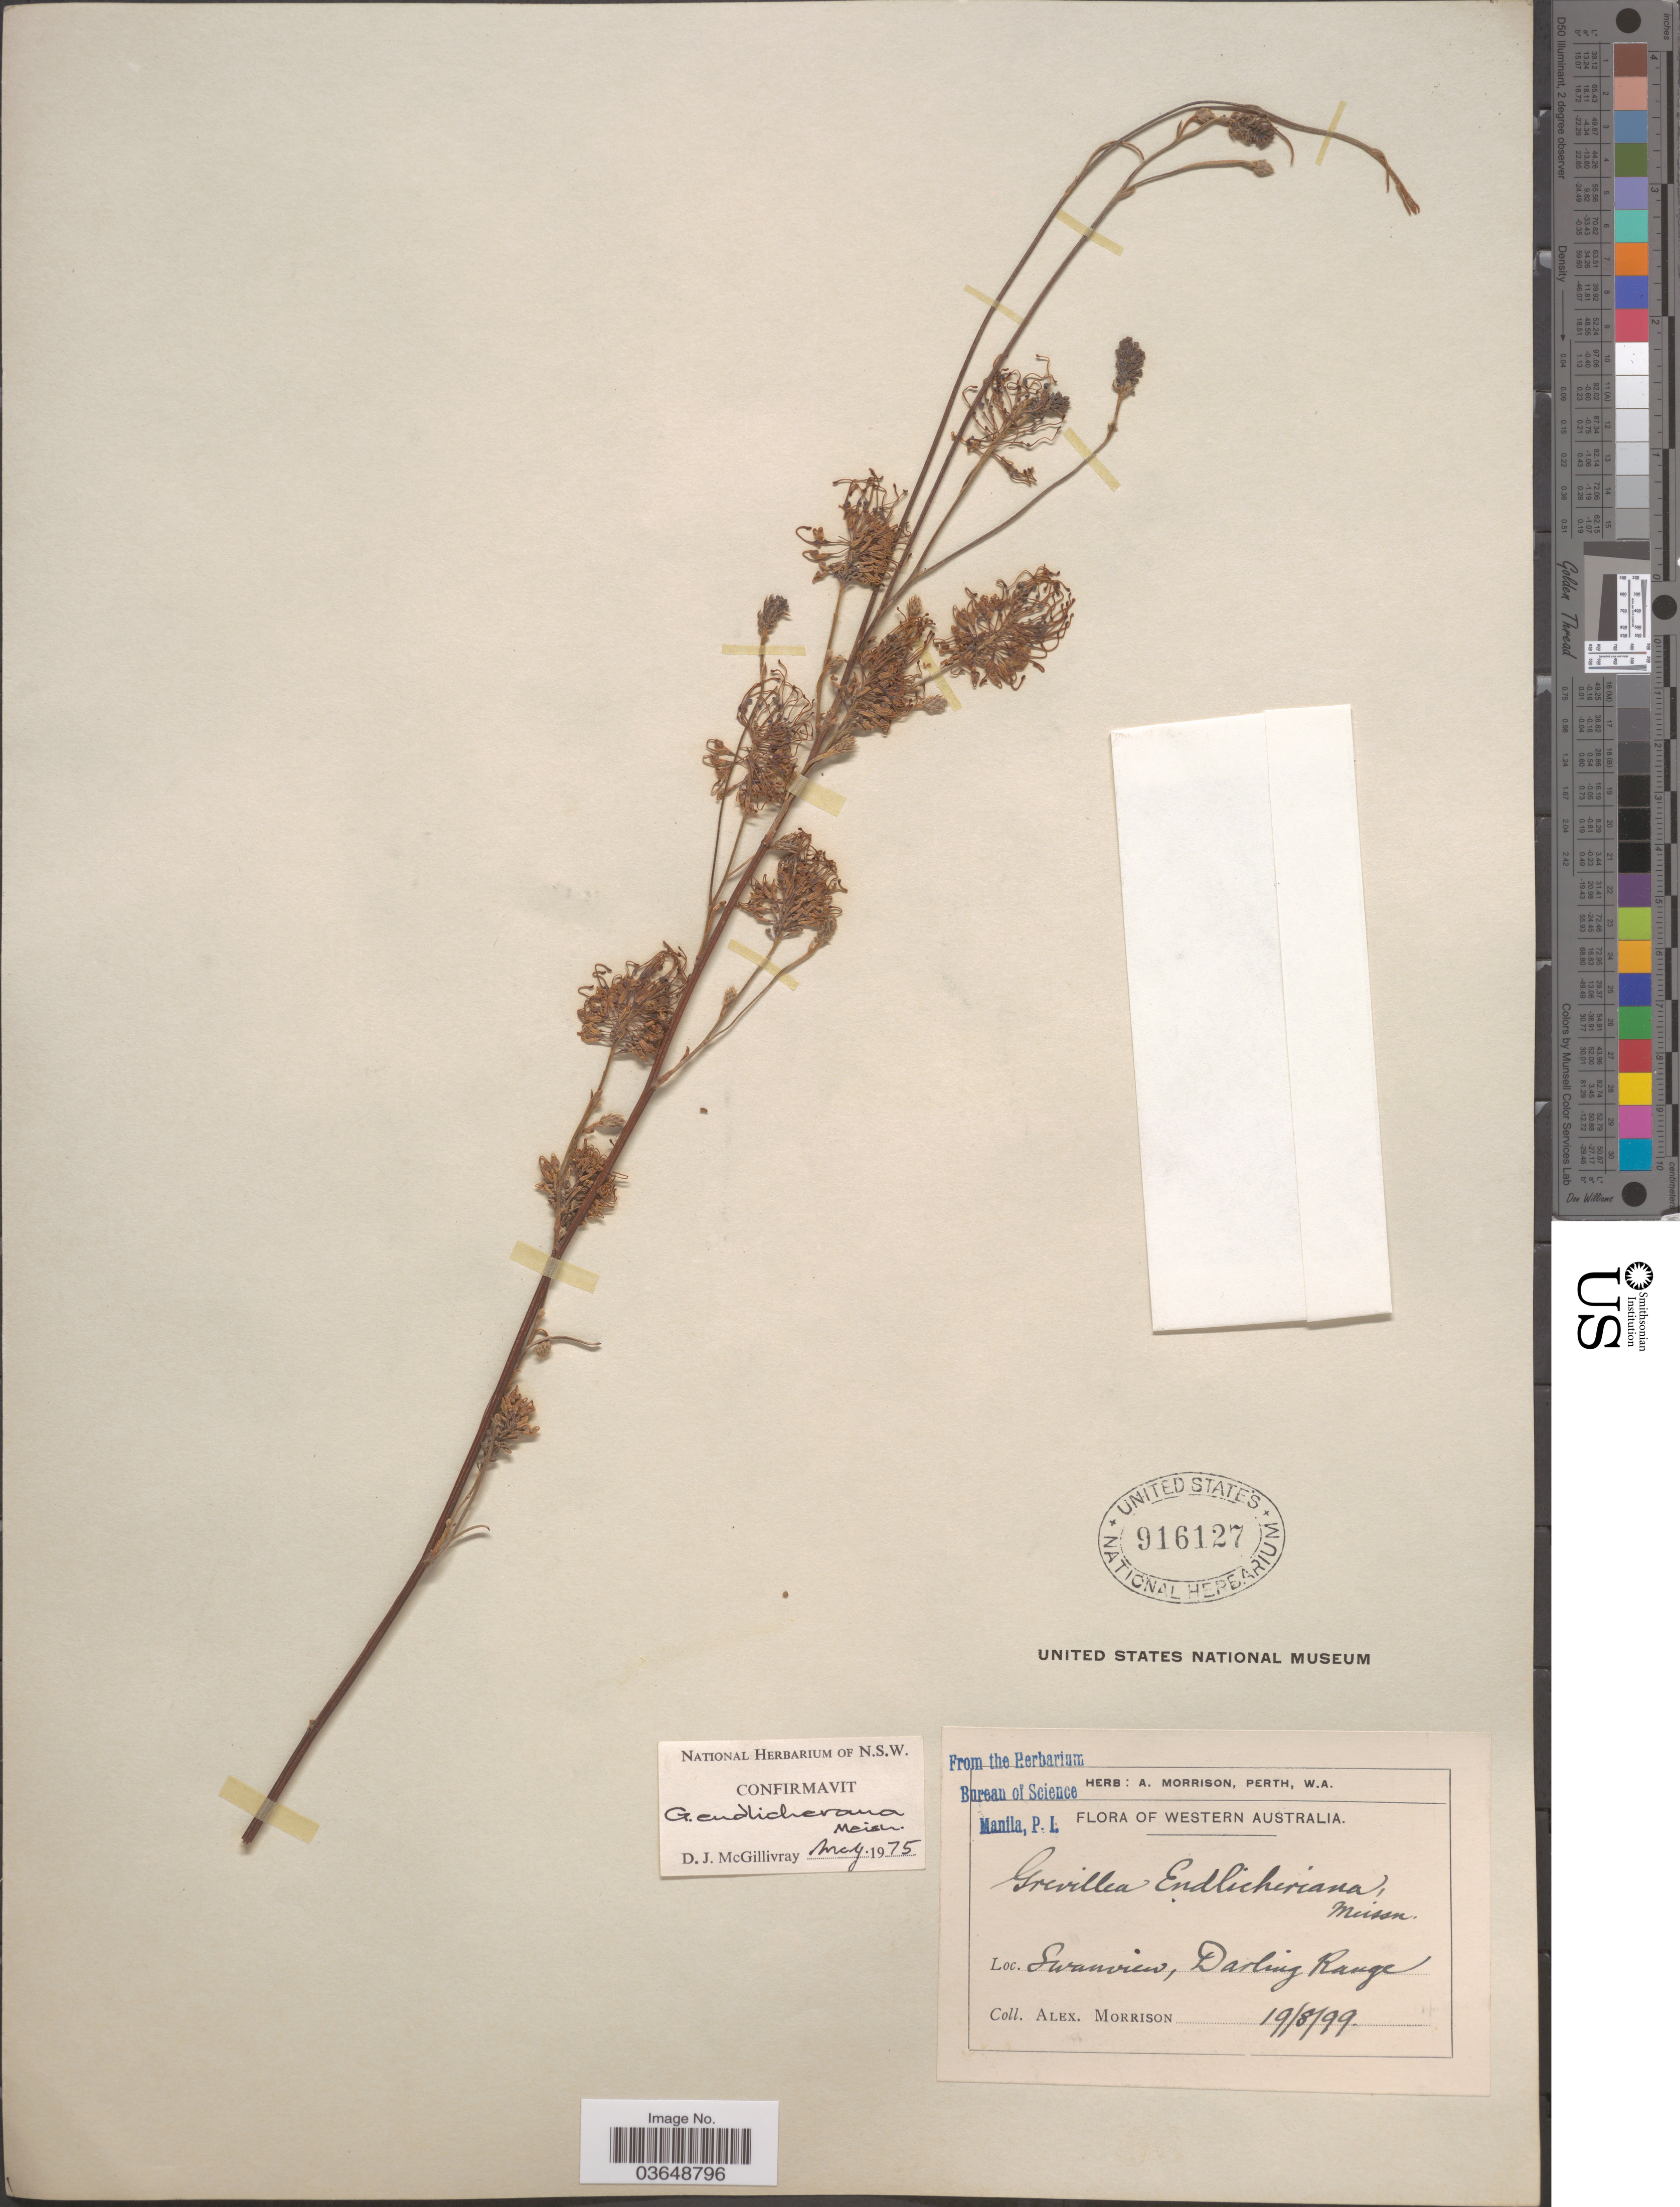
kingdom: Plantae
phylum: Tracheophyta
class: Magnoliopsida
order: Proteales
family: Proteaceae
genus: Grevillea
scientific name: Grevillea endlicheriana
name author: Meisn.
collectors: A. Morrison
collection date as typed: Transcribed d/m/y: 19/8/99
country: Australia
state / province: Western Australia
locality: Swanview, Darling Range.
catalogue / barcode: US 916127